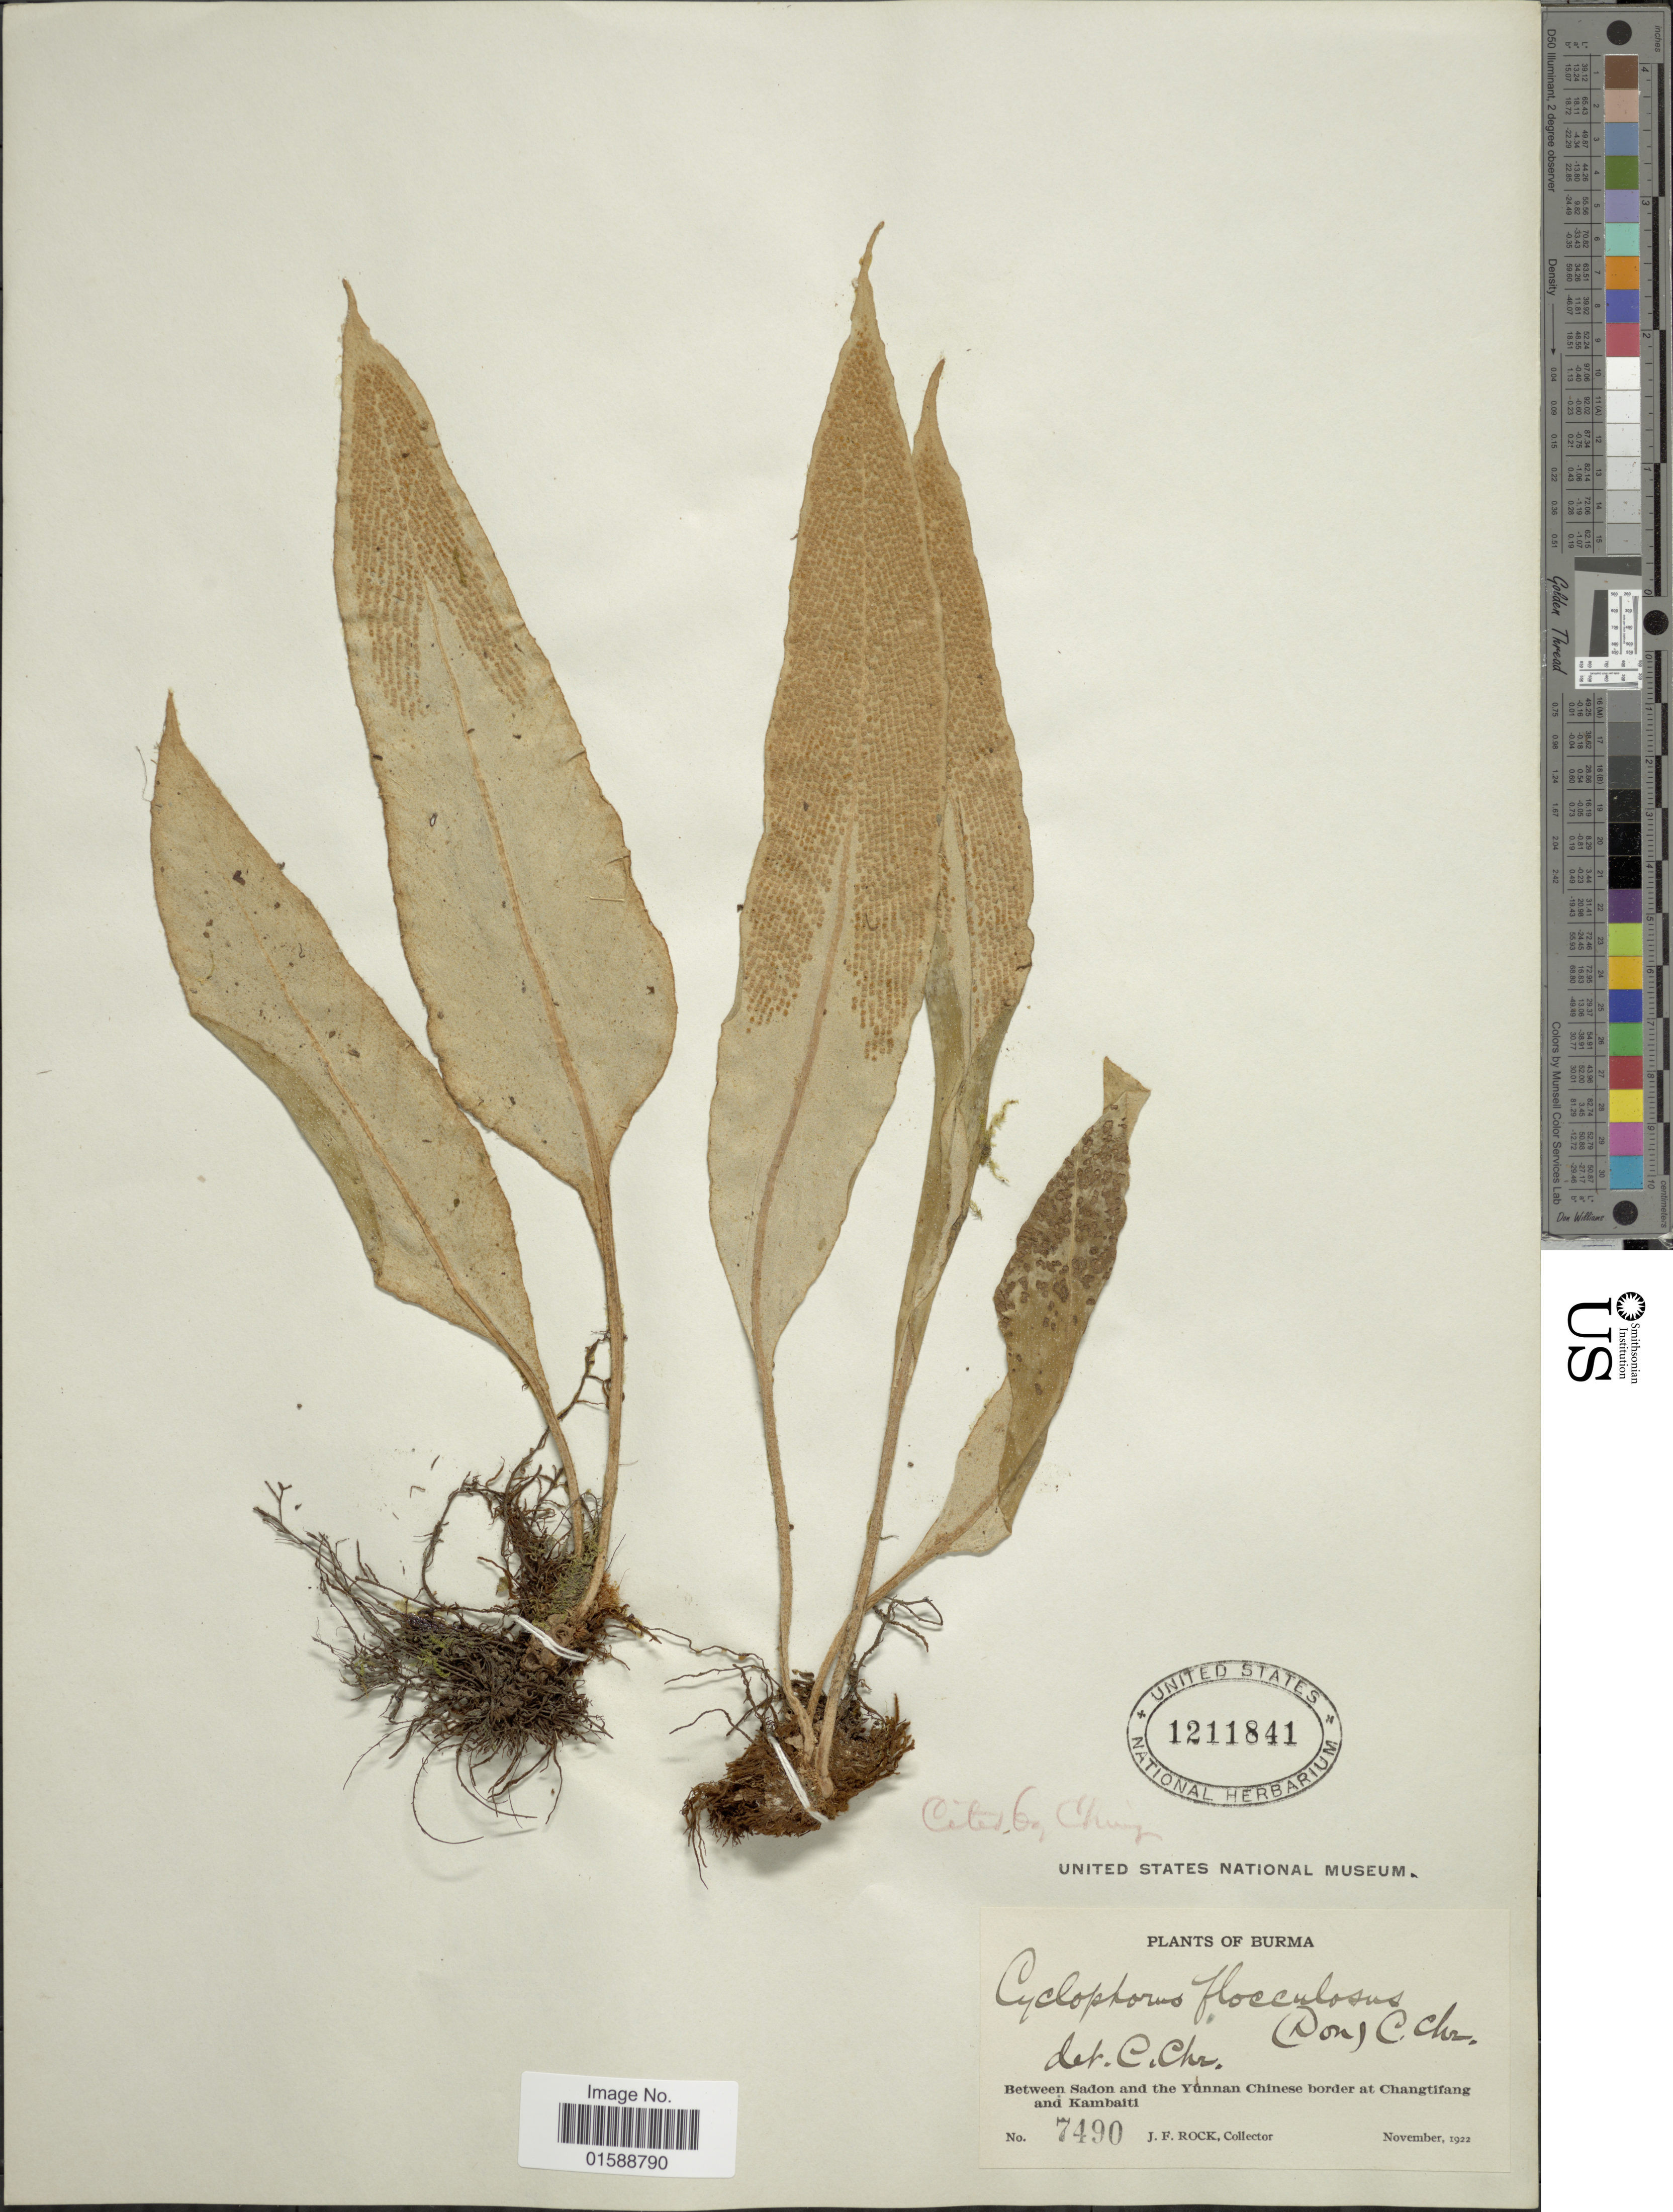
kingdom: Plantae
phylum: Tracheophyta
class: Polypodiopsida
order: Polypodiales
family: Polypodiaceae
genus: Pyrrosia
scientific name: Pyrrosia flocculosa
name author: (D. Don) Ching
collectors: J. Rock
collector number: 7490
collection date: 1922-11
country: Myanmar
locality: Burma. Between Sadon and the Yunnan Chinese Border at Changtifung and Kambaiti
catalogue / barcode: US 1211841